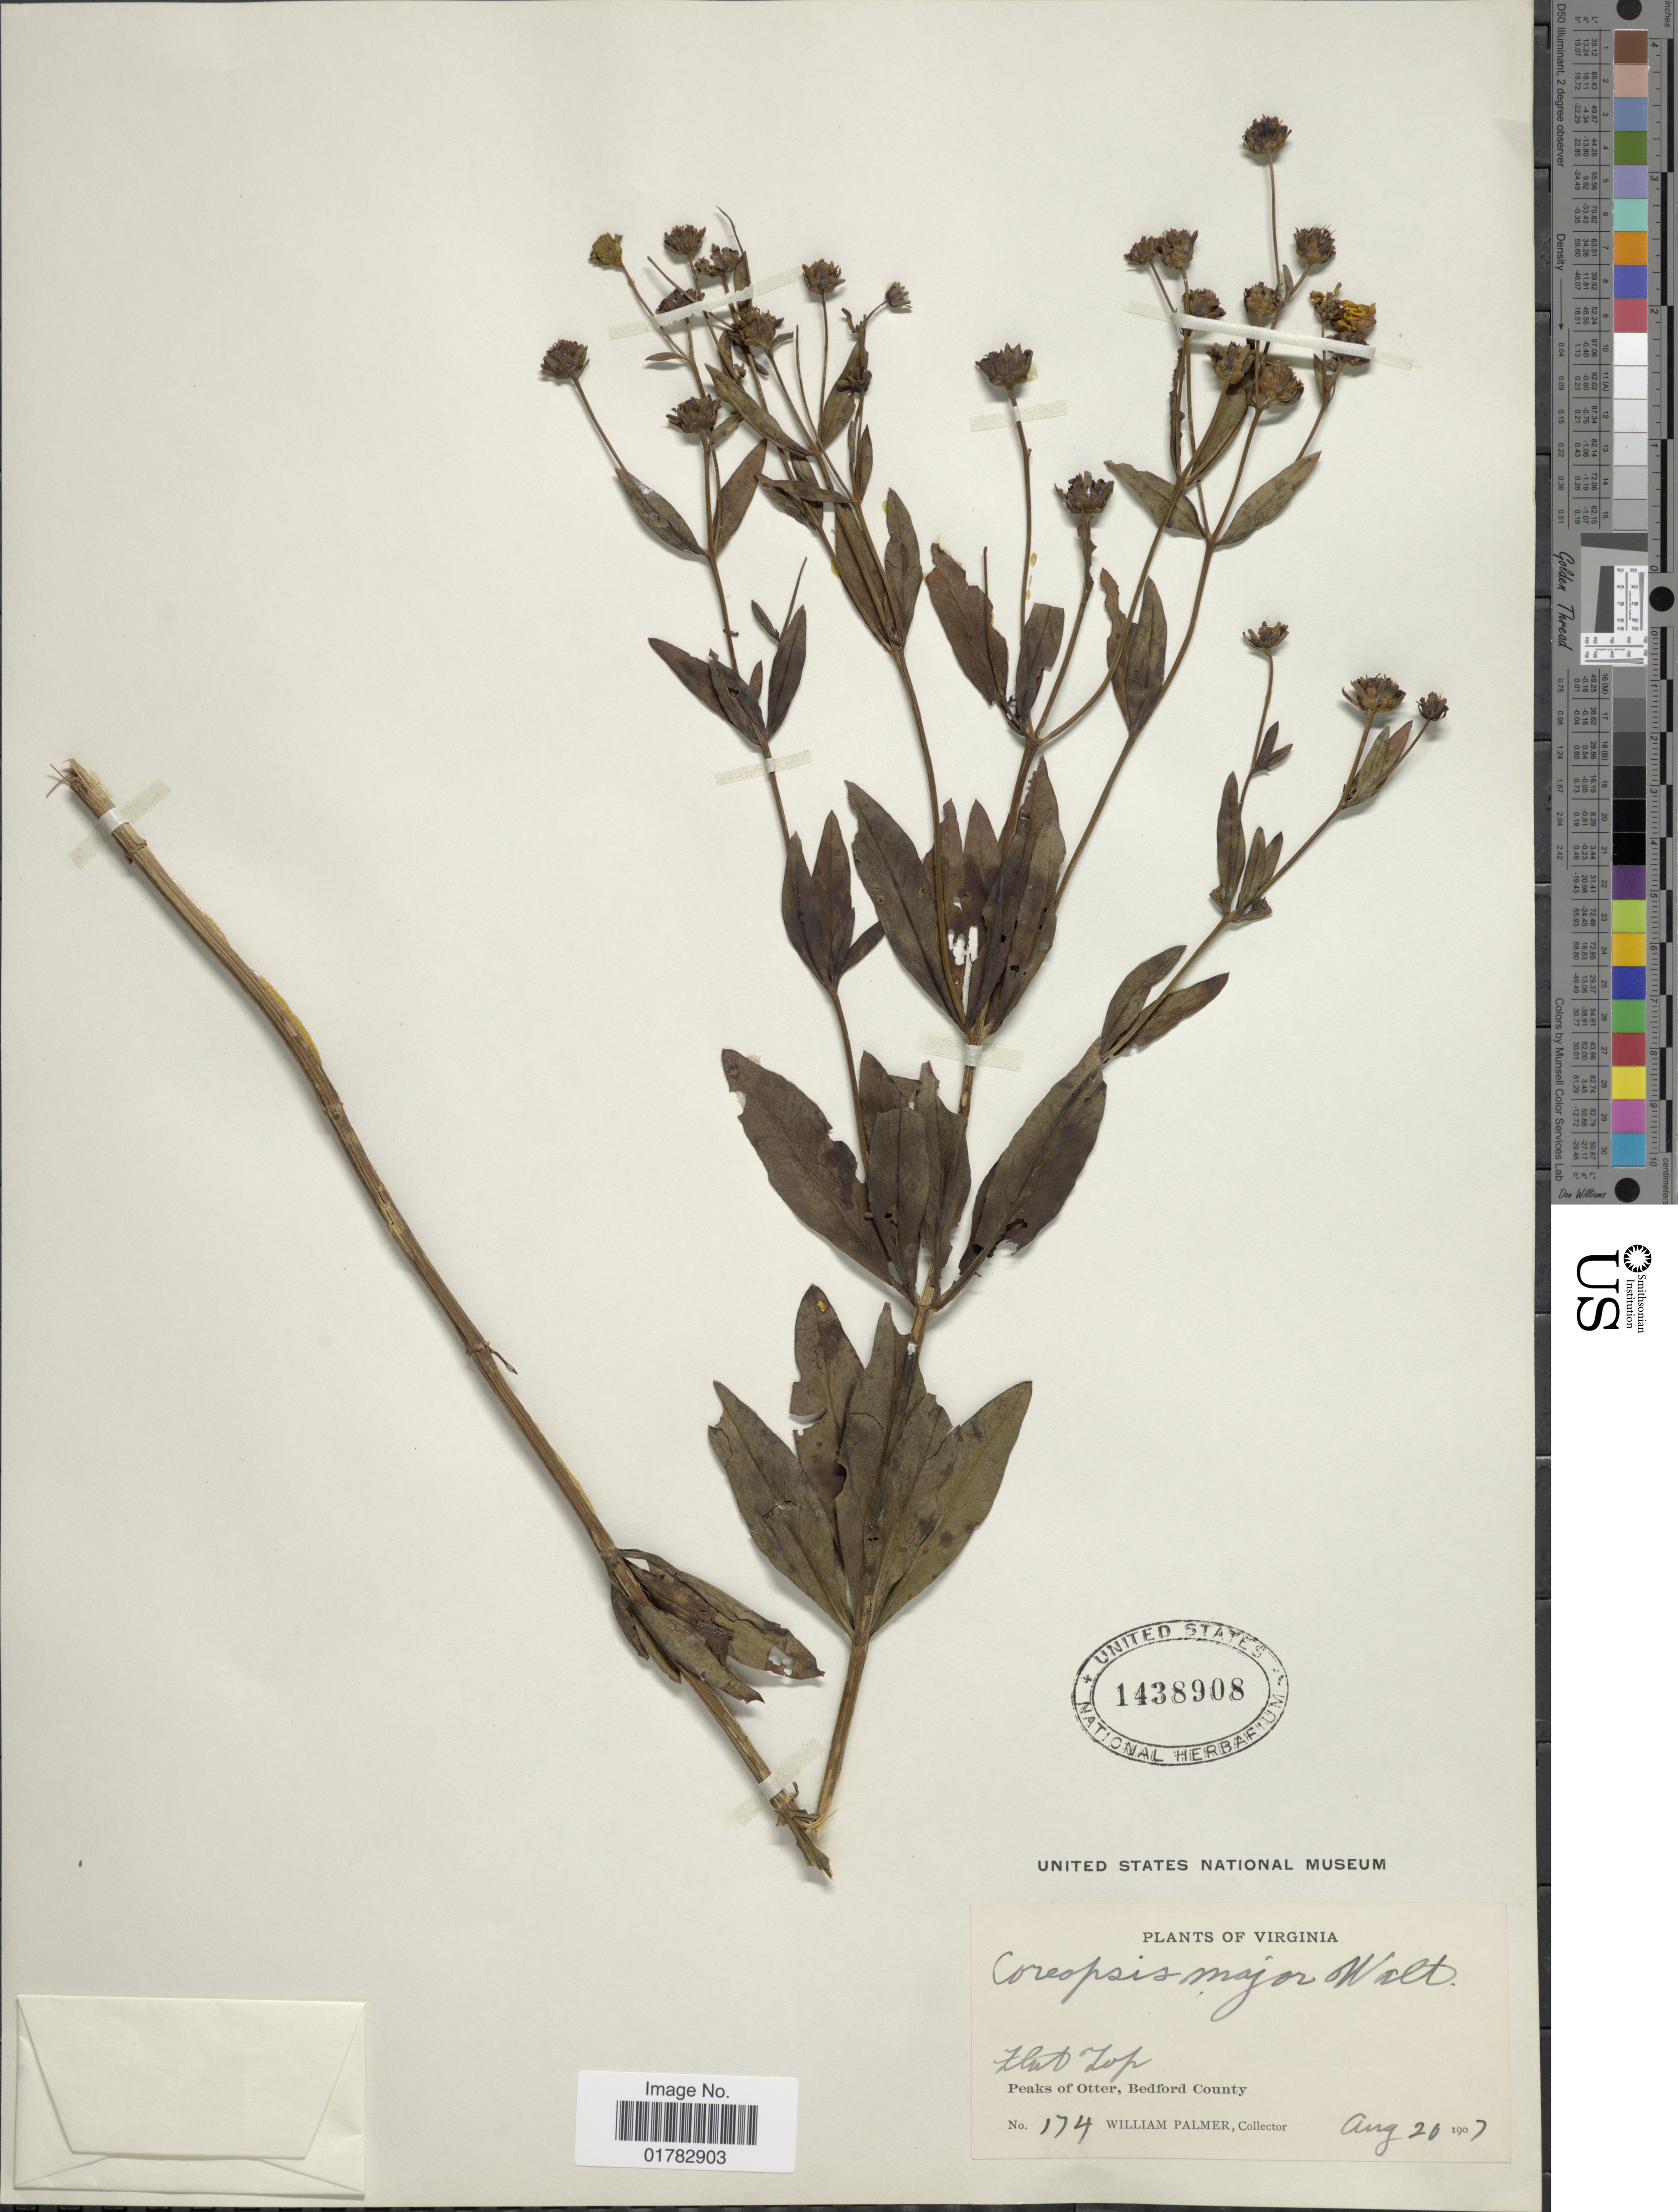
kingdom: Plantae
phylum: Tracheophyta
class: Magnoliopsida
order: Asterales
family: Asteraceae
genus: Coreopsis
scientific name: Coreopsis major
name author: Walter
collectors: W. Palmer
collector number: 174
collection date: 1907-08-20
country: United States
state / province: Virginia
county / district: Bedford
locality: Flat Top, Peaks of Otter, Bedford County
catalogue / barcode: US 1438908